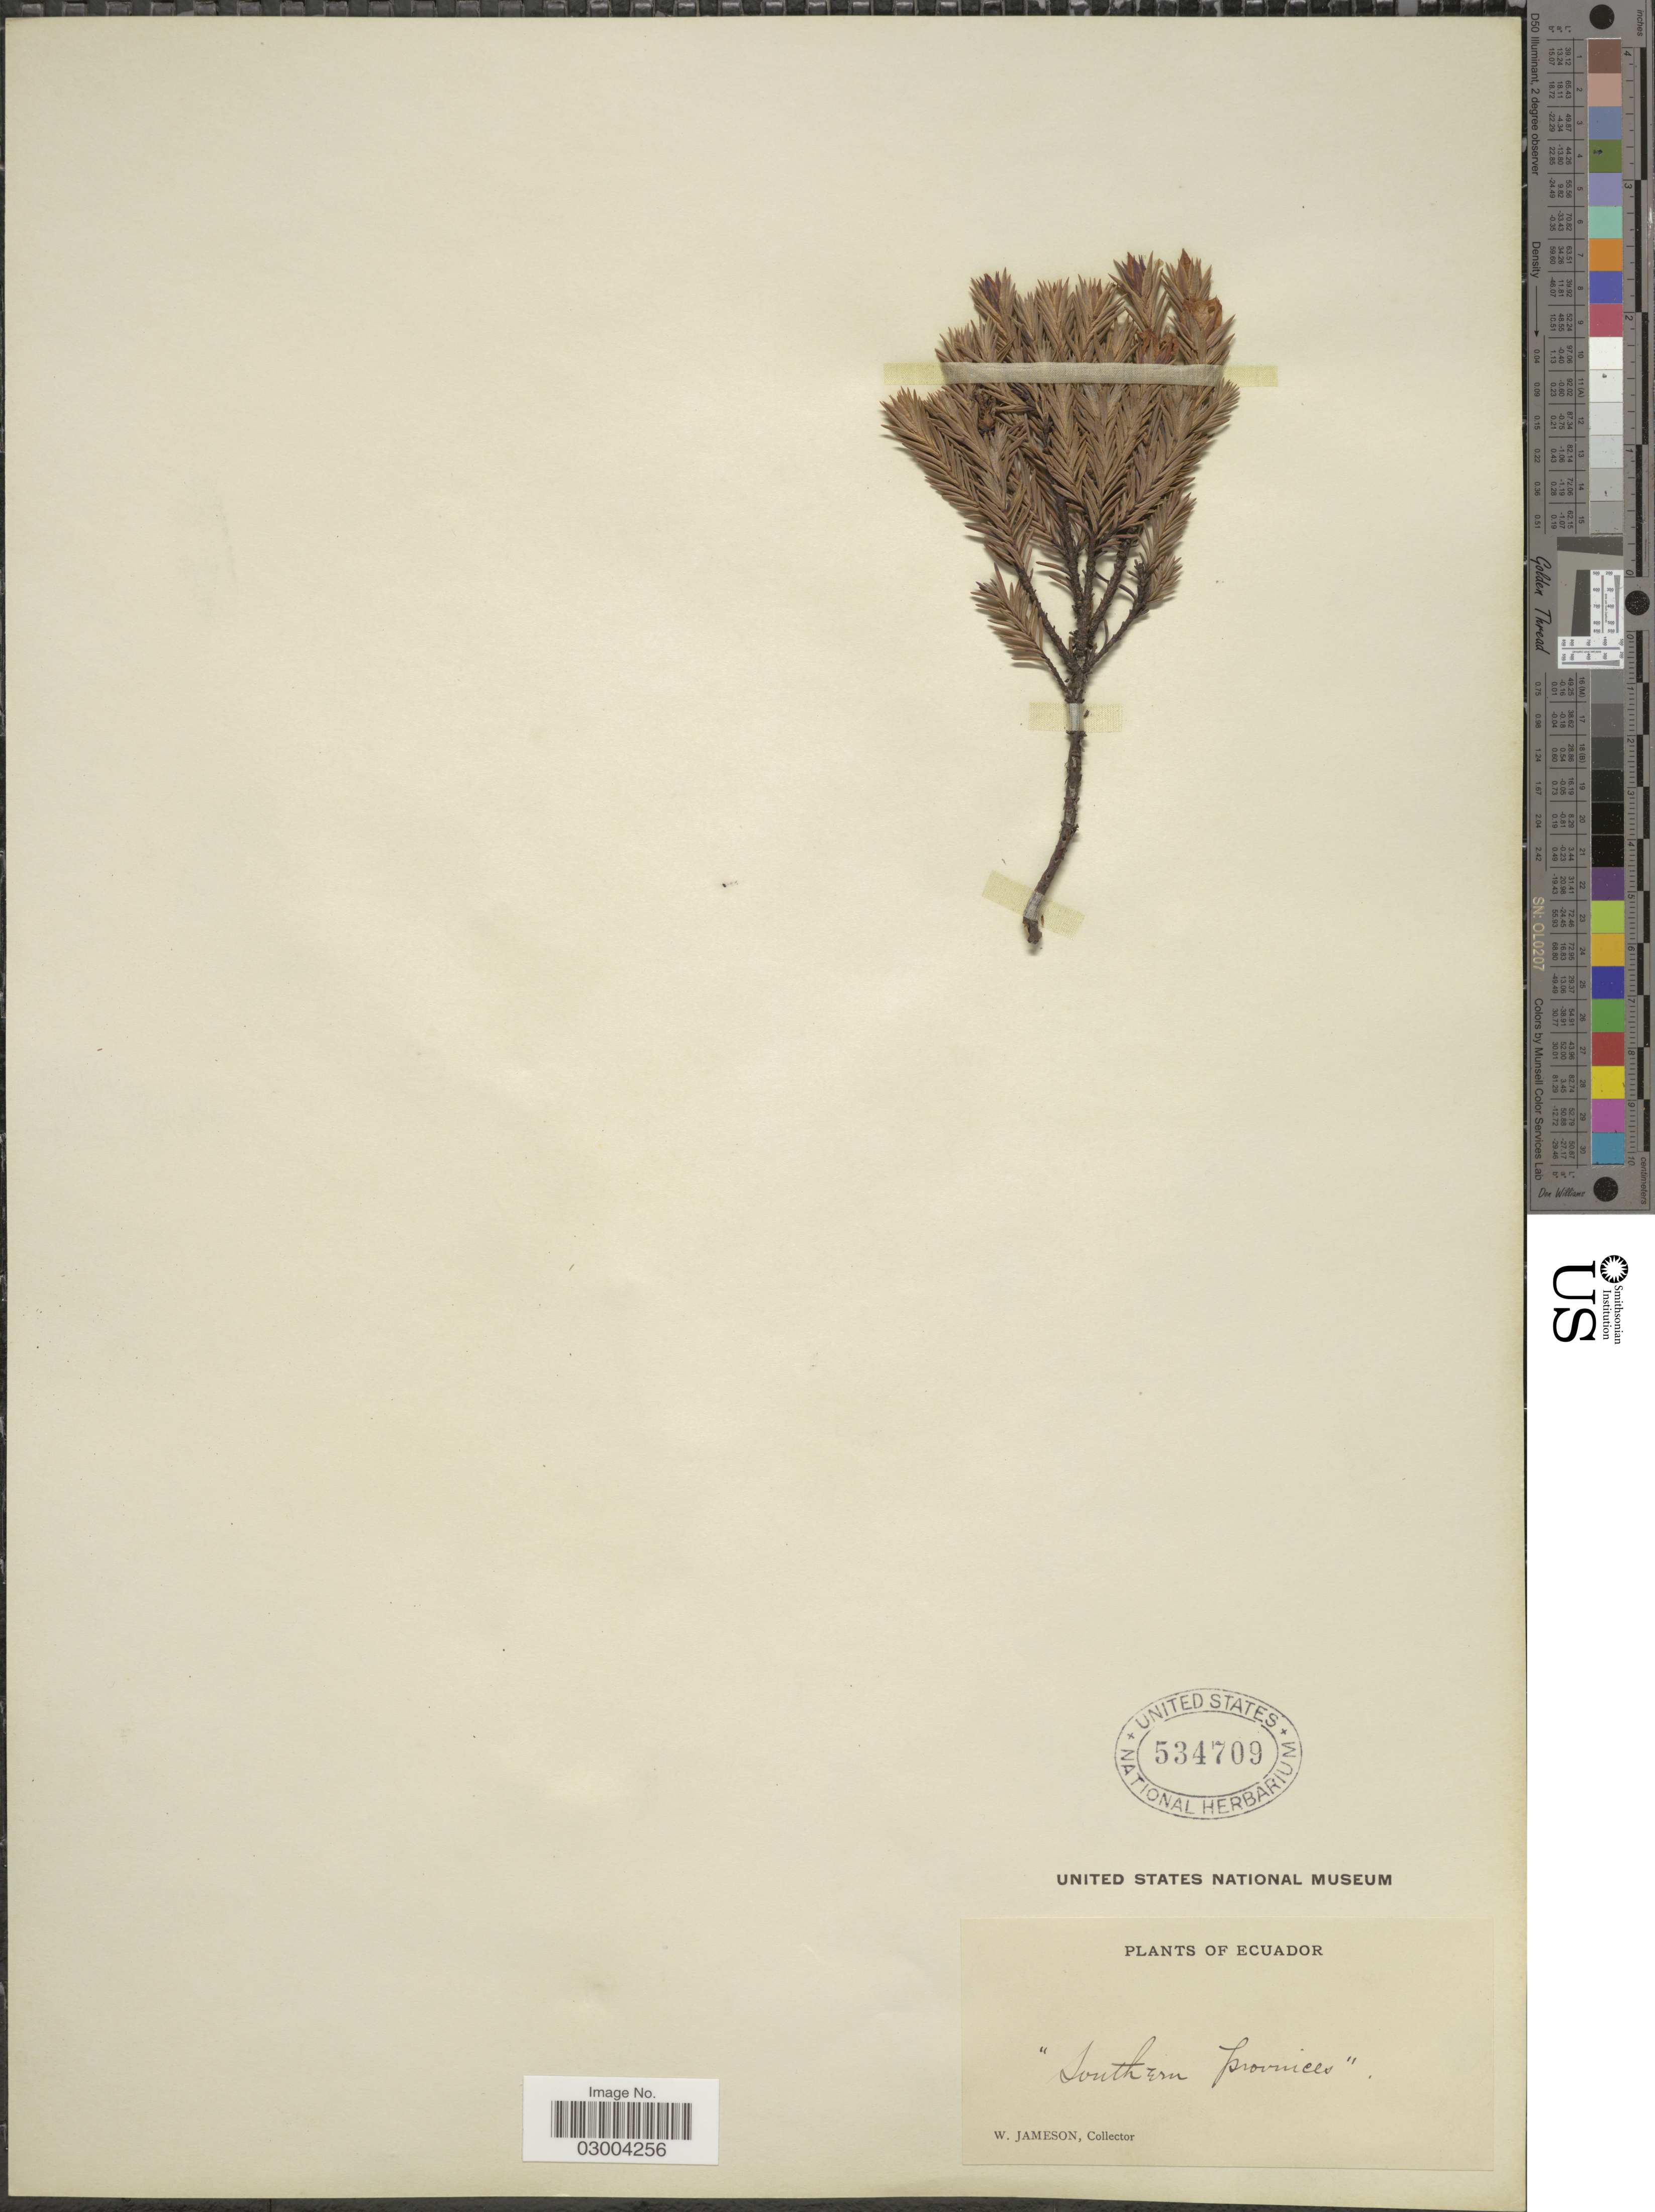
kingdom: Plantae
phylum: Tracheophyta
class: Magnoliopsida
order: Malpighiales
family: Hypericaceae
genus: Hypericum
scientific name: Hypericum sp.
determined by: Strong, M. T., (US), Smithsonian Institution - National Museum of Natural History (UNITED STATES)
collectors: W. Jameson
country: Ecuador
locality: Southern provinces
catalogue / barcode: US 534709